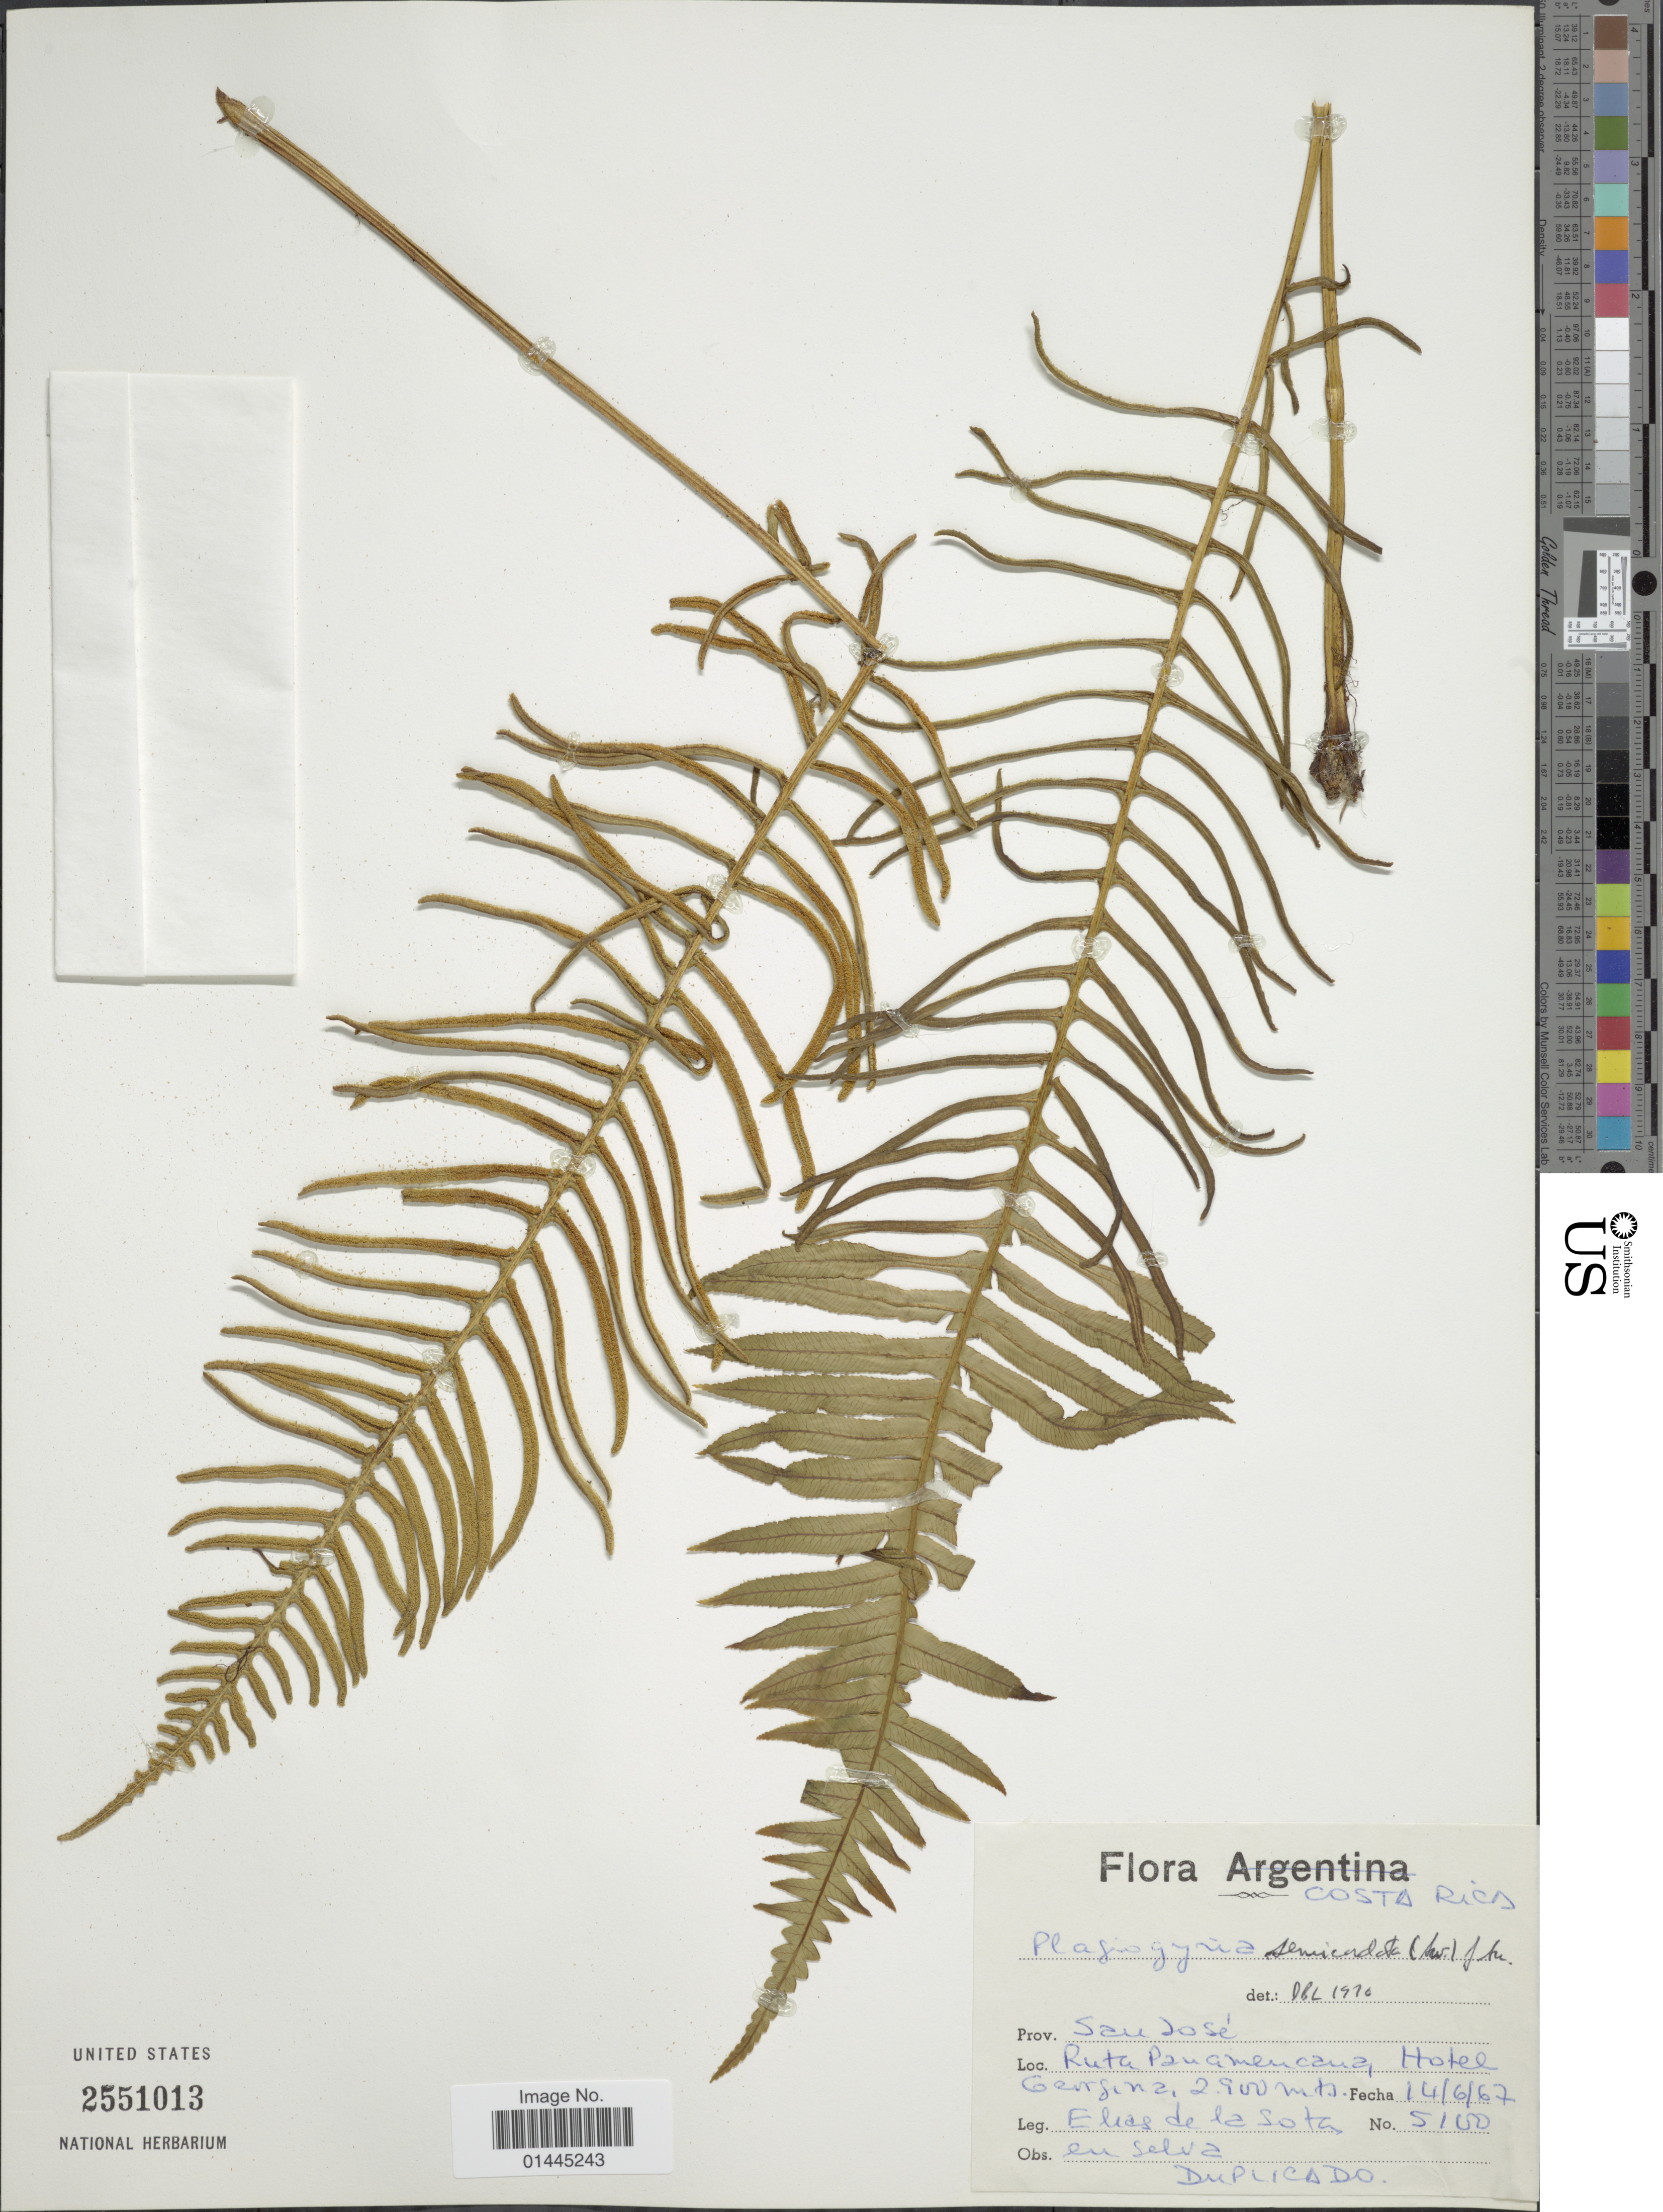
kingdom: Plantae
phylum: Tracheophyta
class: Polypodiopsida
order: Cyatheales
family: Plagiogyriaceae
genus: Plagiogyria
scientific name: Plagiogyria semicordata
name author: (C. Presl) Christ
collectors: E. R. de la Sota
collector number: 5100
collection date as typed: Transcribed d/m/y: 14/6/67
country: Costa Rica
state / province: San José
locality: Ruta Panamericana, Hotel Georgina.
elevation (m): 2900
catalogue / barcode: US 2551013